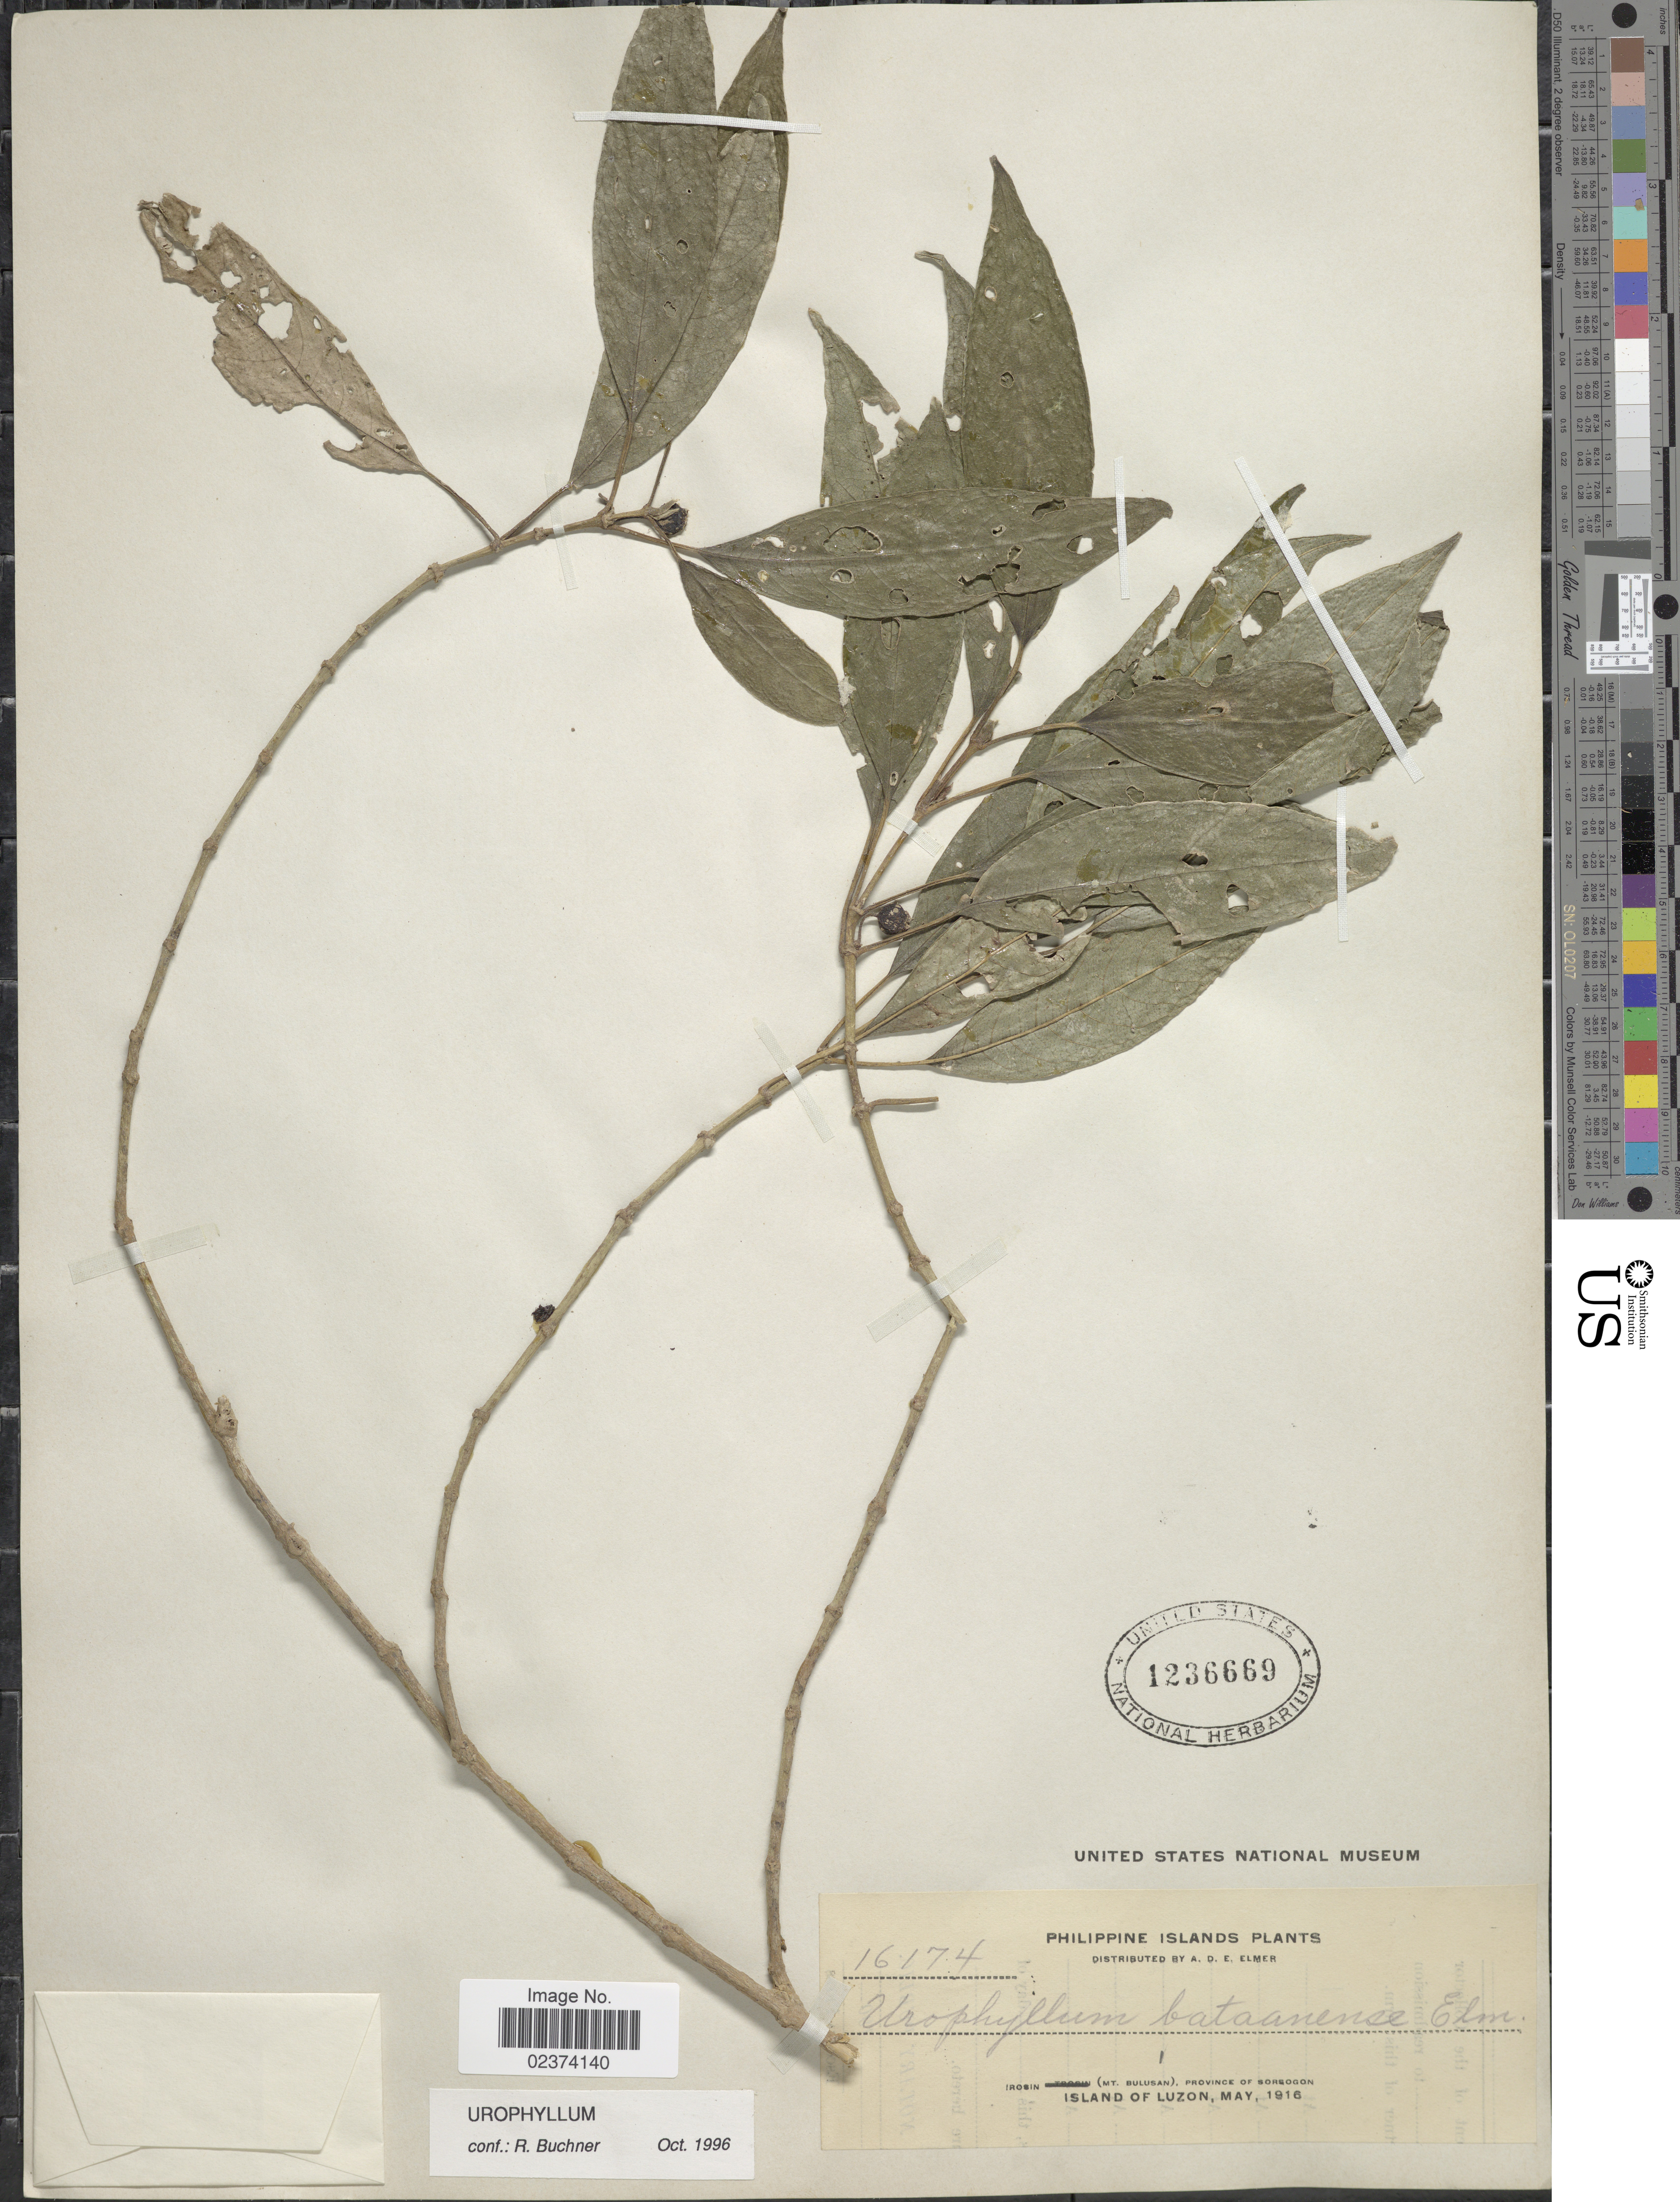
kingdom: Plantae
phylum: Tracheophyta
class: Magnoliopsida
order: Gentianales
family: Rubiaceae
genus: Urophyllum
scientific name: Urophyllum sp.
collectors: A. D. E. Elmer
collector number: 16174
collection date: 1916-05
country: Philippines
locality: Irosin (Mt. Bulusan), Province of Soreogon, Island of Luzon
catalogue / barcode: US 1236669